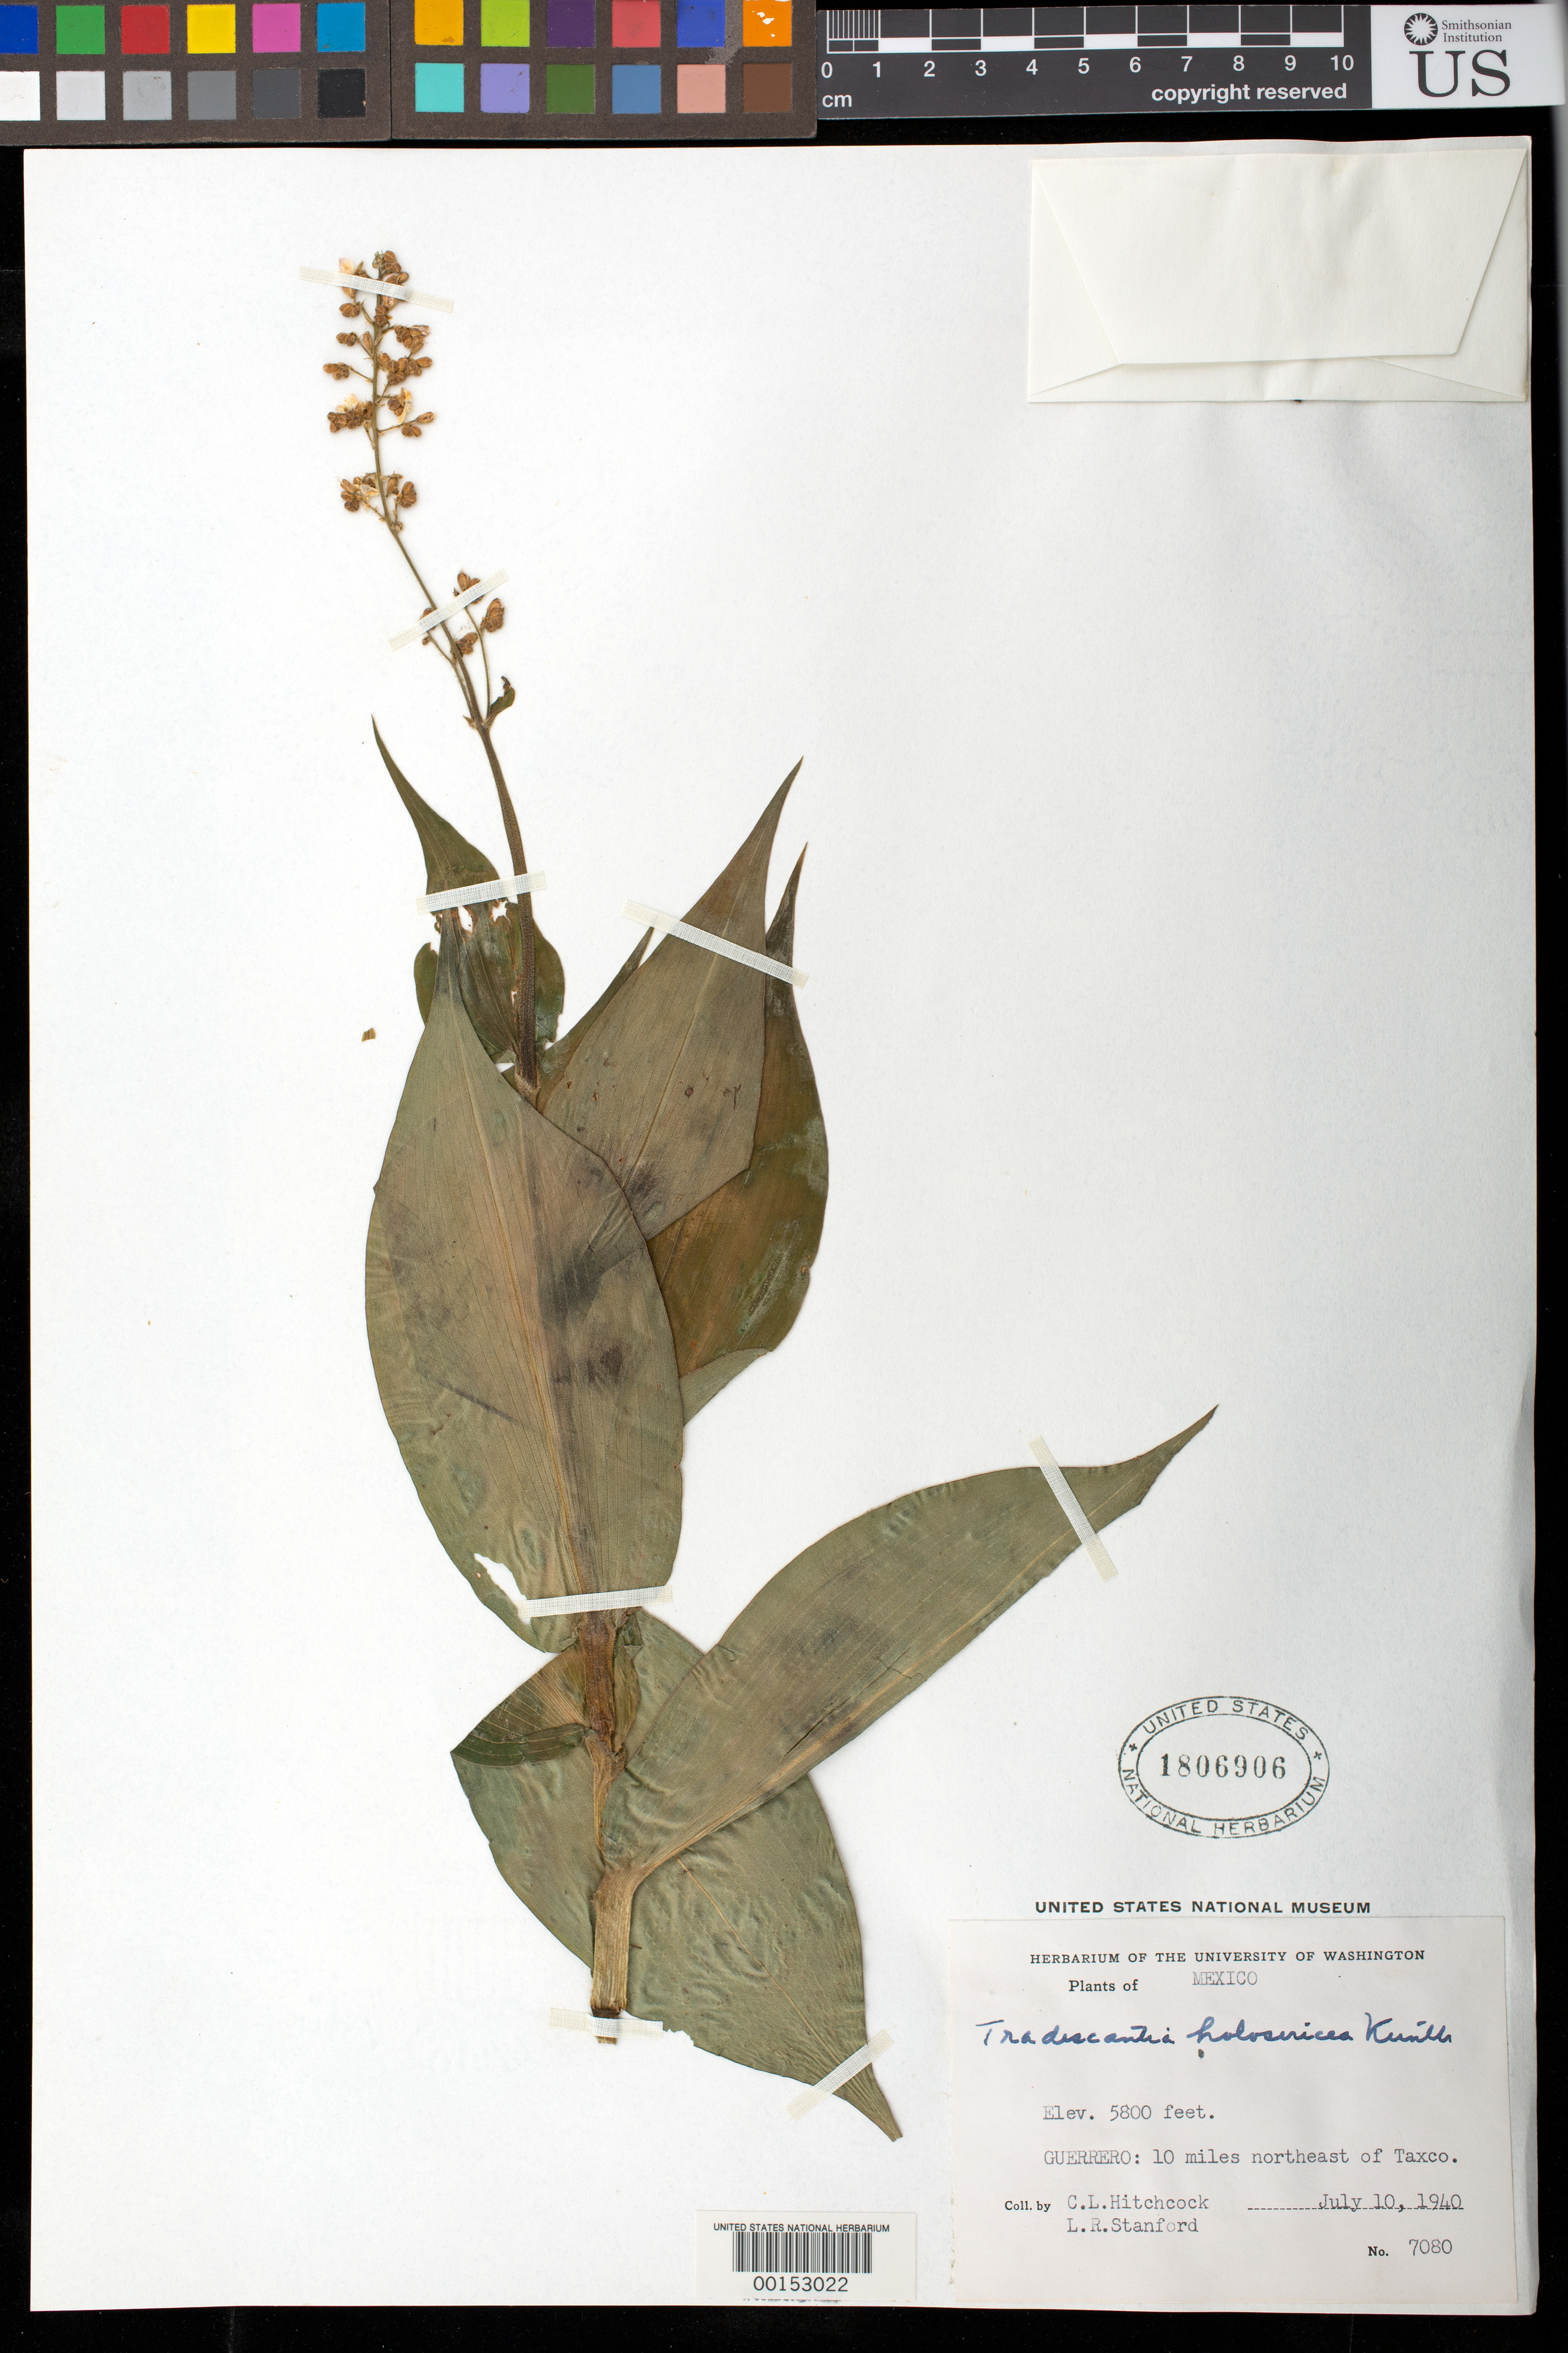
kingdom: Plantae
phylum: Tracheophyta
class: Liliopsida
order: Commelinales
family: Commelinaceae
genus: Thyrsanthemum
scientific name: Thyrsanthemum macrophyllum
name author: (Greenm.) Rohw.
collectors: A. S. Hitchcock & L. R. Stanford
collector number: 7080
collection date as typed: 10 Jul 1940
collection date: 1940-07-10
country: Mexico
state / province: Guerrero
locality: NE of Taxco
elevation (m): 1769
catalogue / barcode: US 1806906